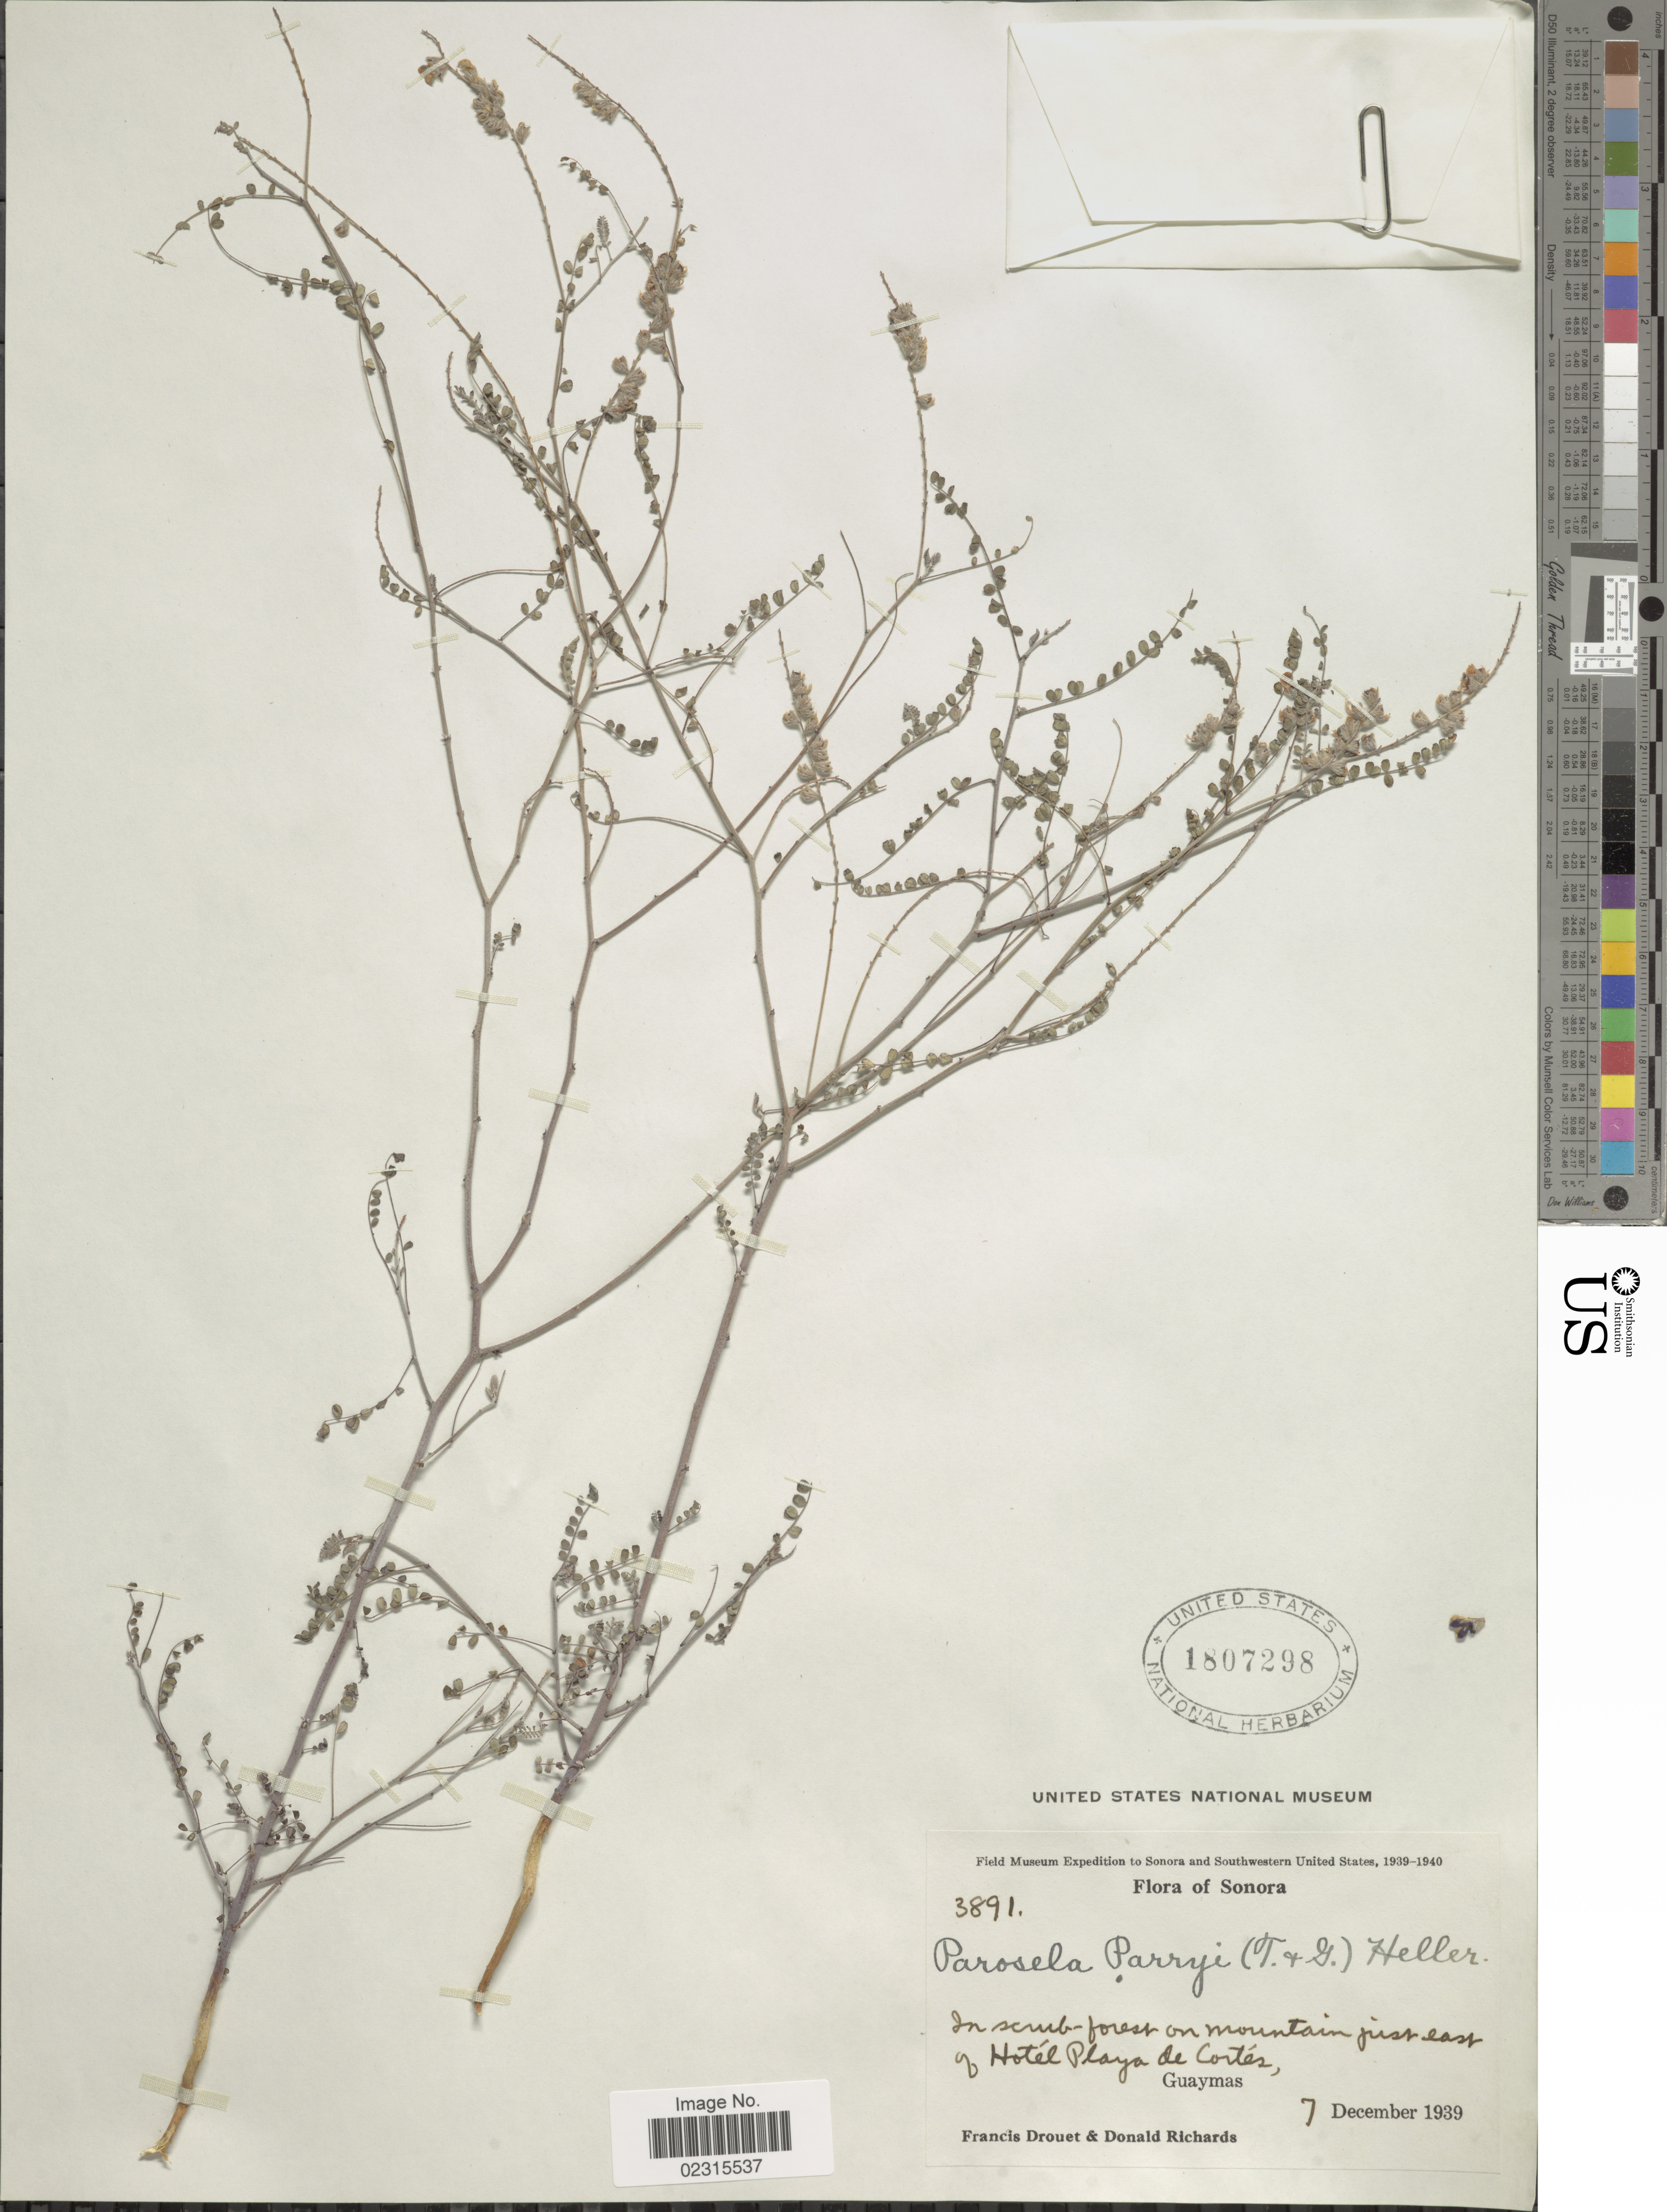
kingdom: Plantae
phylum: Tracheophyta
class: Magnoliopsida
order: Fabales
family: Fabaceae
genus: Marina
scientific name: Marina parryi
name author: (Torr. & A. Gray) Barneby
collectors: F. E. Drouet & D. Richards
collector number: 3891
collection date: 1939-12-07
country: Mexico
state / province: Sonora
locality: On mountain just east of Hotel PLaya de Cortez, Guaymas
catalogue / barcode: US 1807298